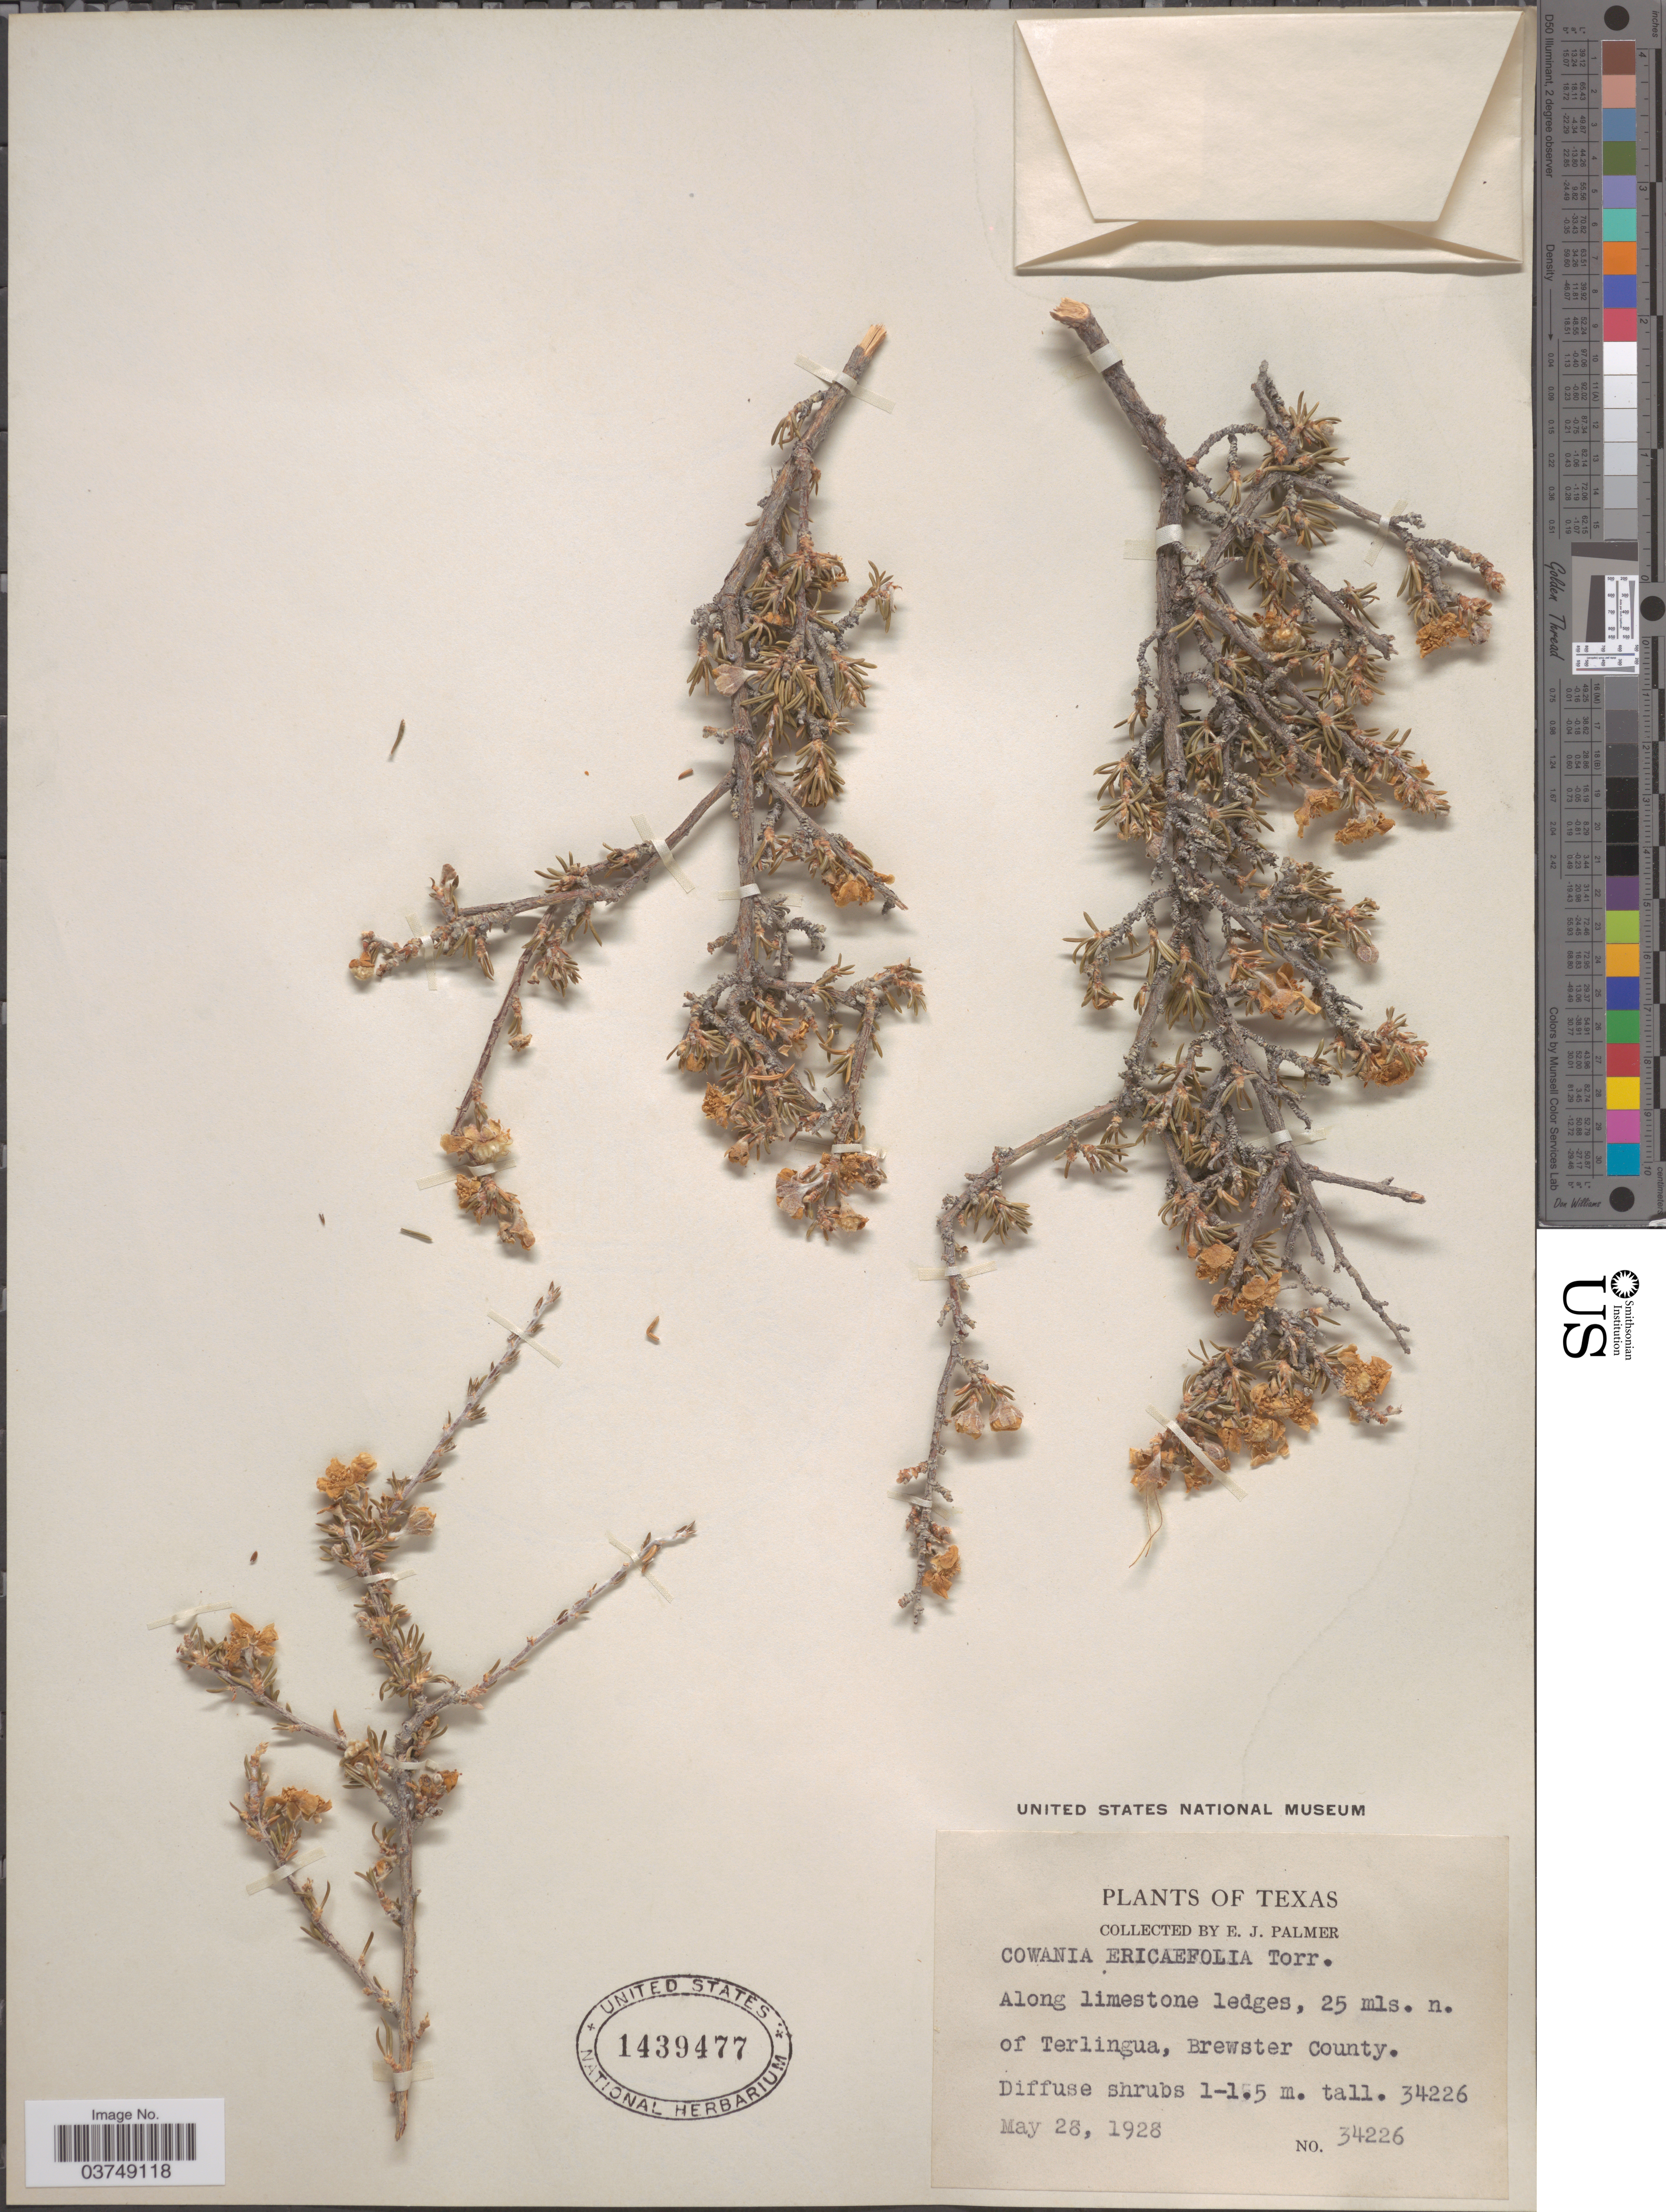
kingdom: Plantae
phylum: Tracheophyta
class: Magnoliopsida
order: Rosales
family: Rosaceae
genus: Purshia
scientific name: Purshia ericifolia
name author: (Torr. & A. Gray) Henrickson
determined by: Strong, Mark T., (BOT), Smithsonian Institution - National Museum of Natural History (UNITED STATES)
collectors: E. J. Palmer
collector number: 34226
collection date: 1928-05-28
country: United States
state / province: Texas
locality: Along limestone ledges, 25 mls. n. of Terlingua, Brewster County.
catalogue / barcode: US 1439477